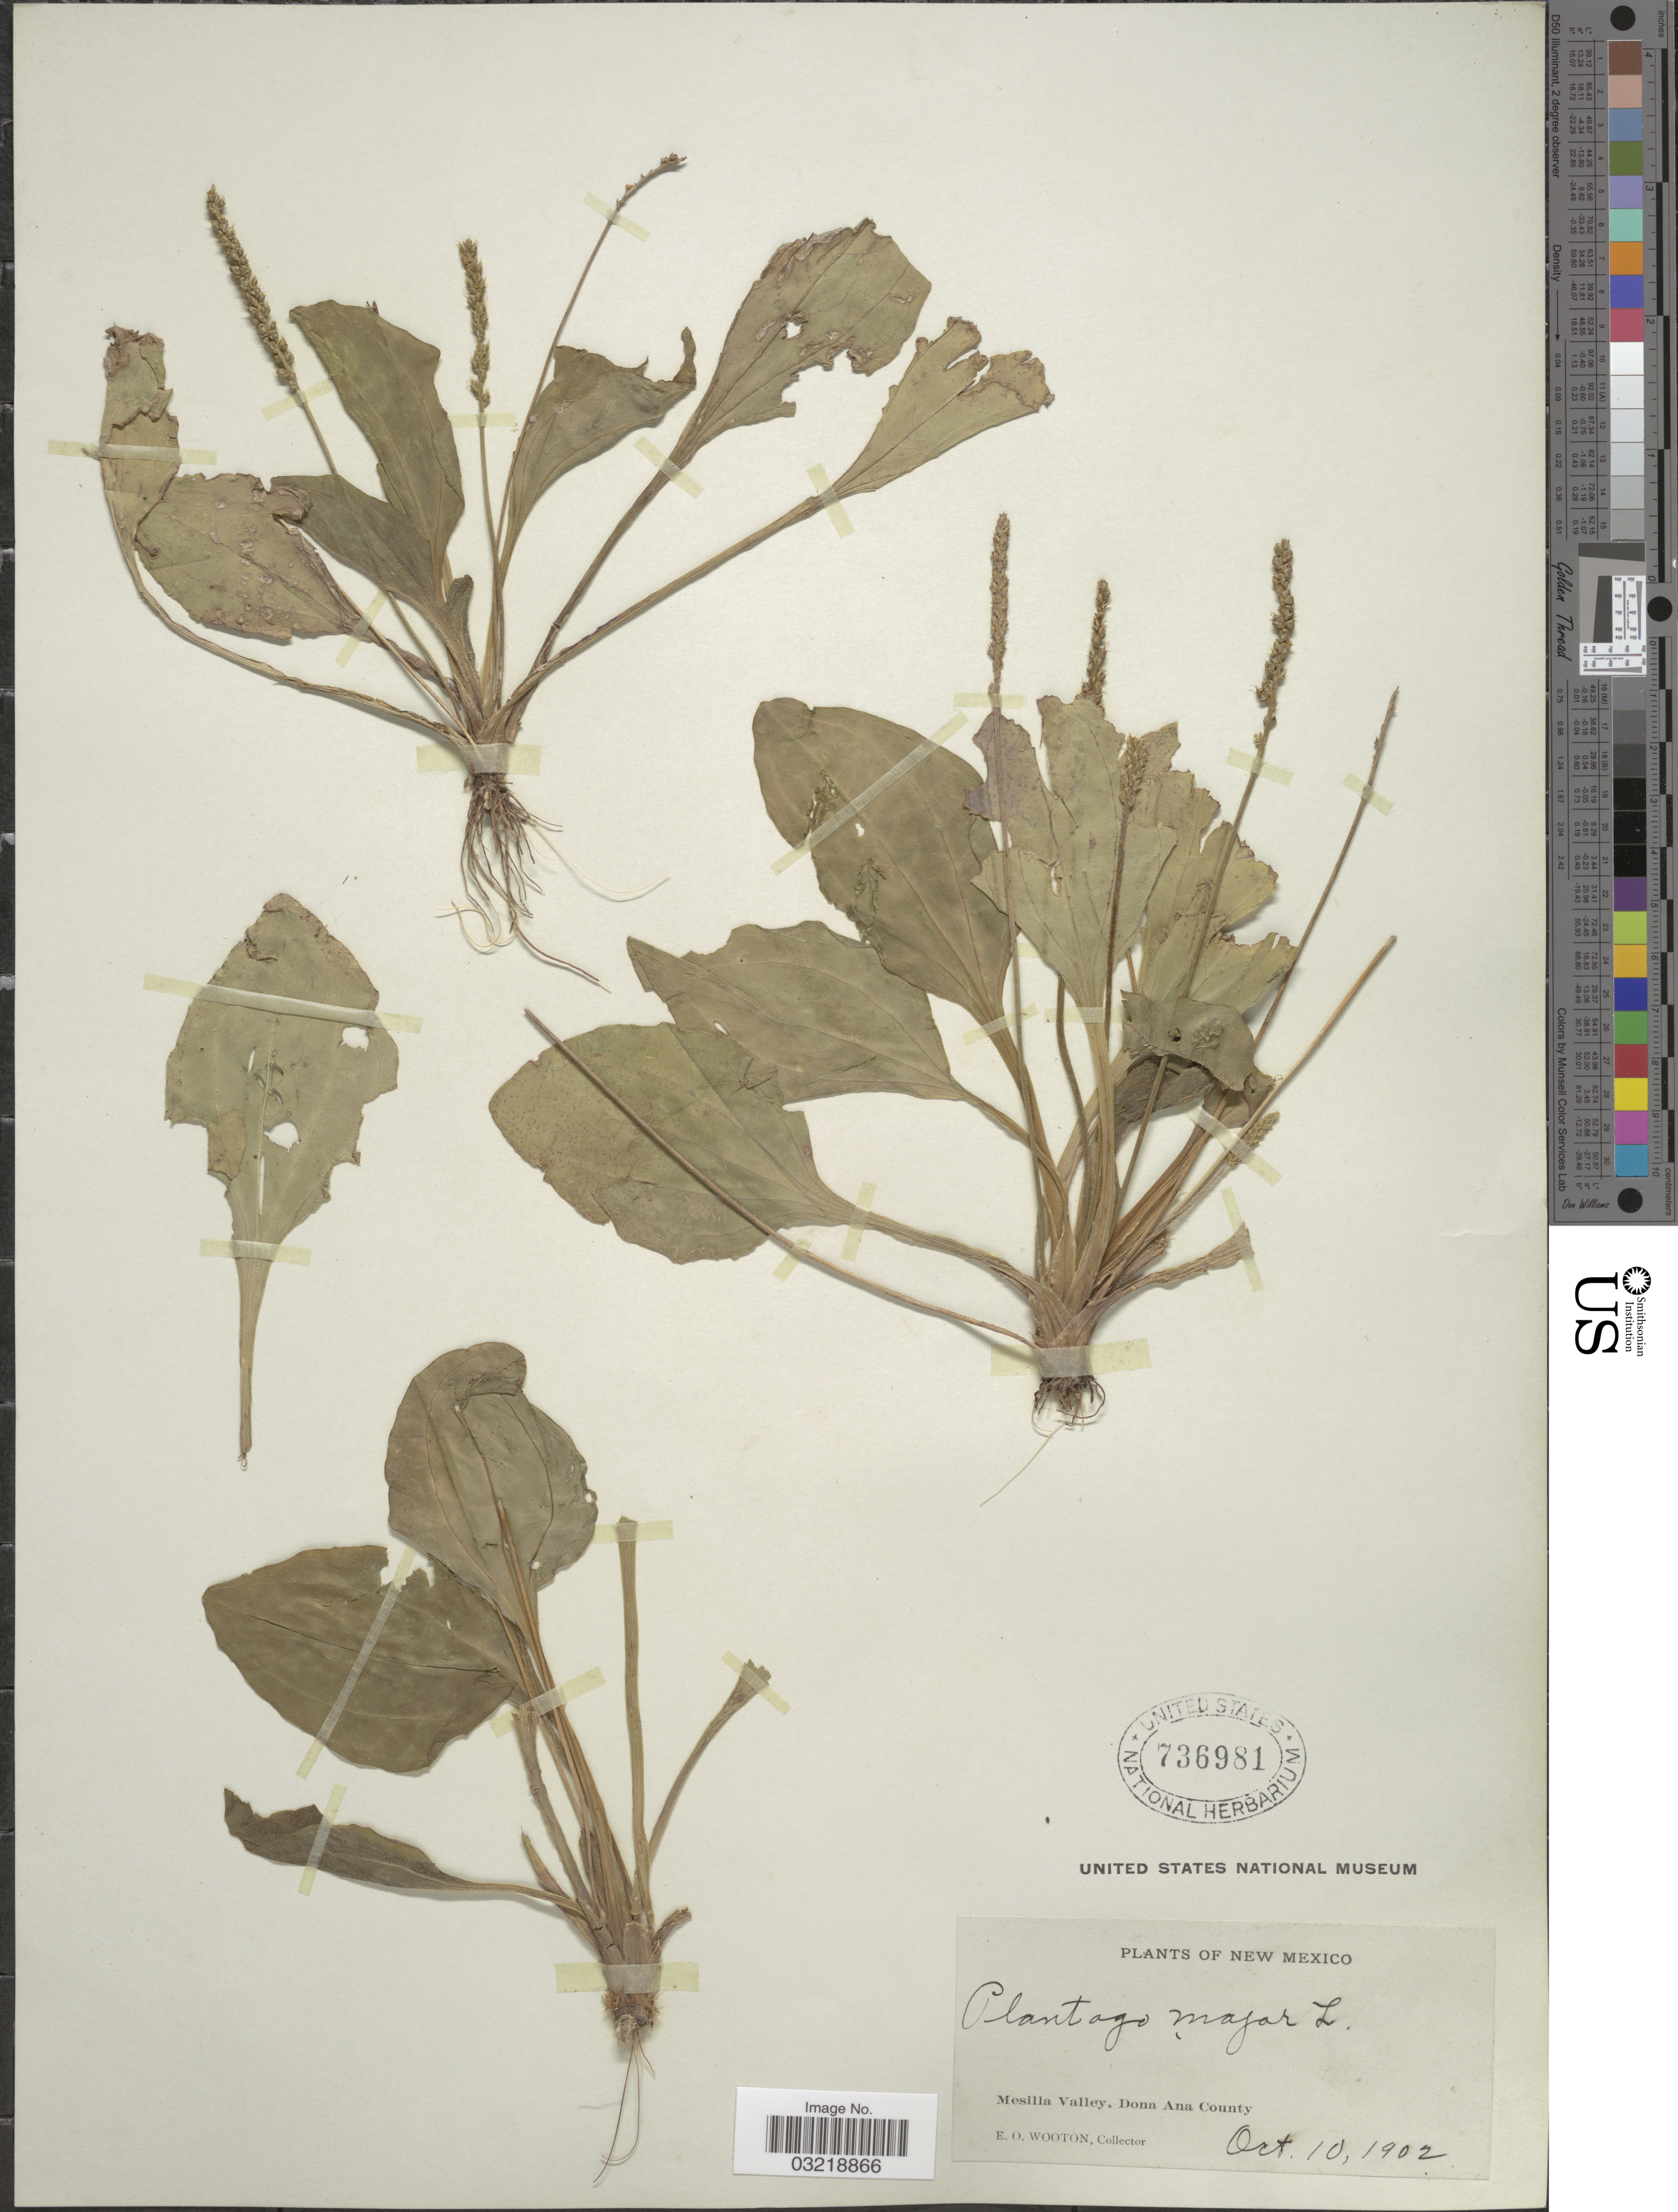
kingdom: Plantae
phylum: Tracheophyta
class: Magnoliopsida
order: Lamiales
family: Plantaginaceae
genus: Plantago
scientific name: Plantago major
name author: L.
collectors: E. O. Wooton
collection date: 1902-10-10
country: United States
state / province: New Mexico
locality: Mesilla Valley, Dona Ana County.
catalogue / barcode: US 736981